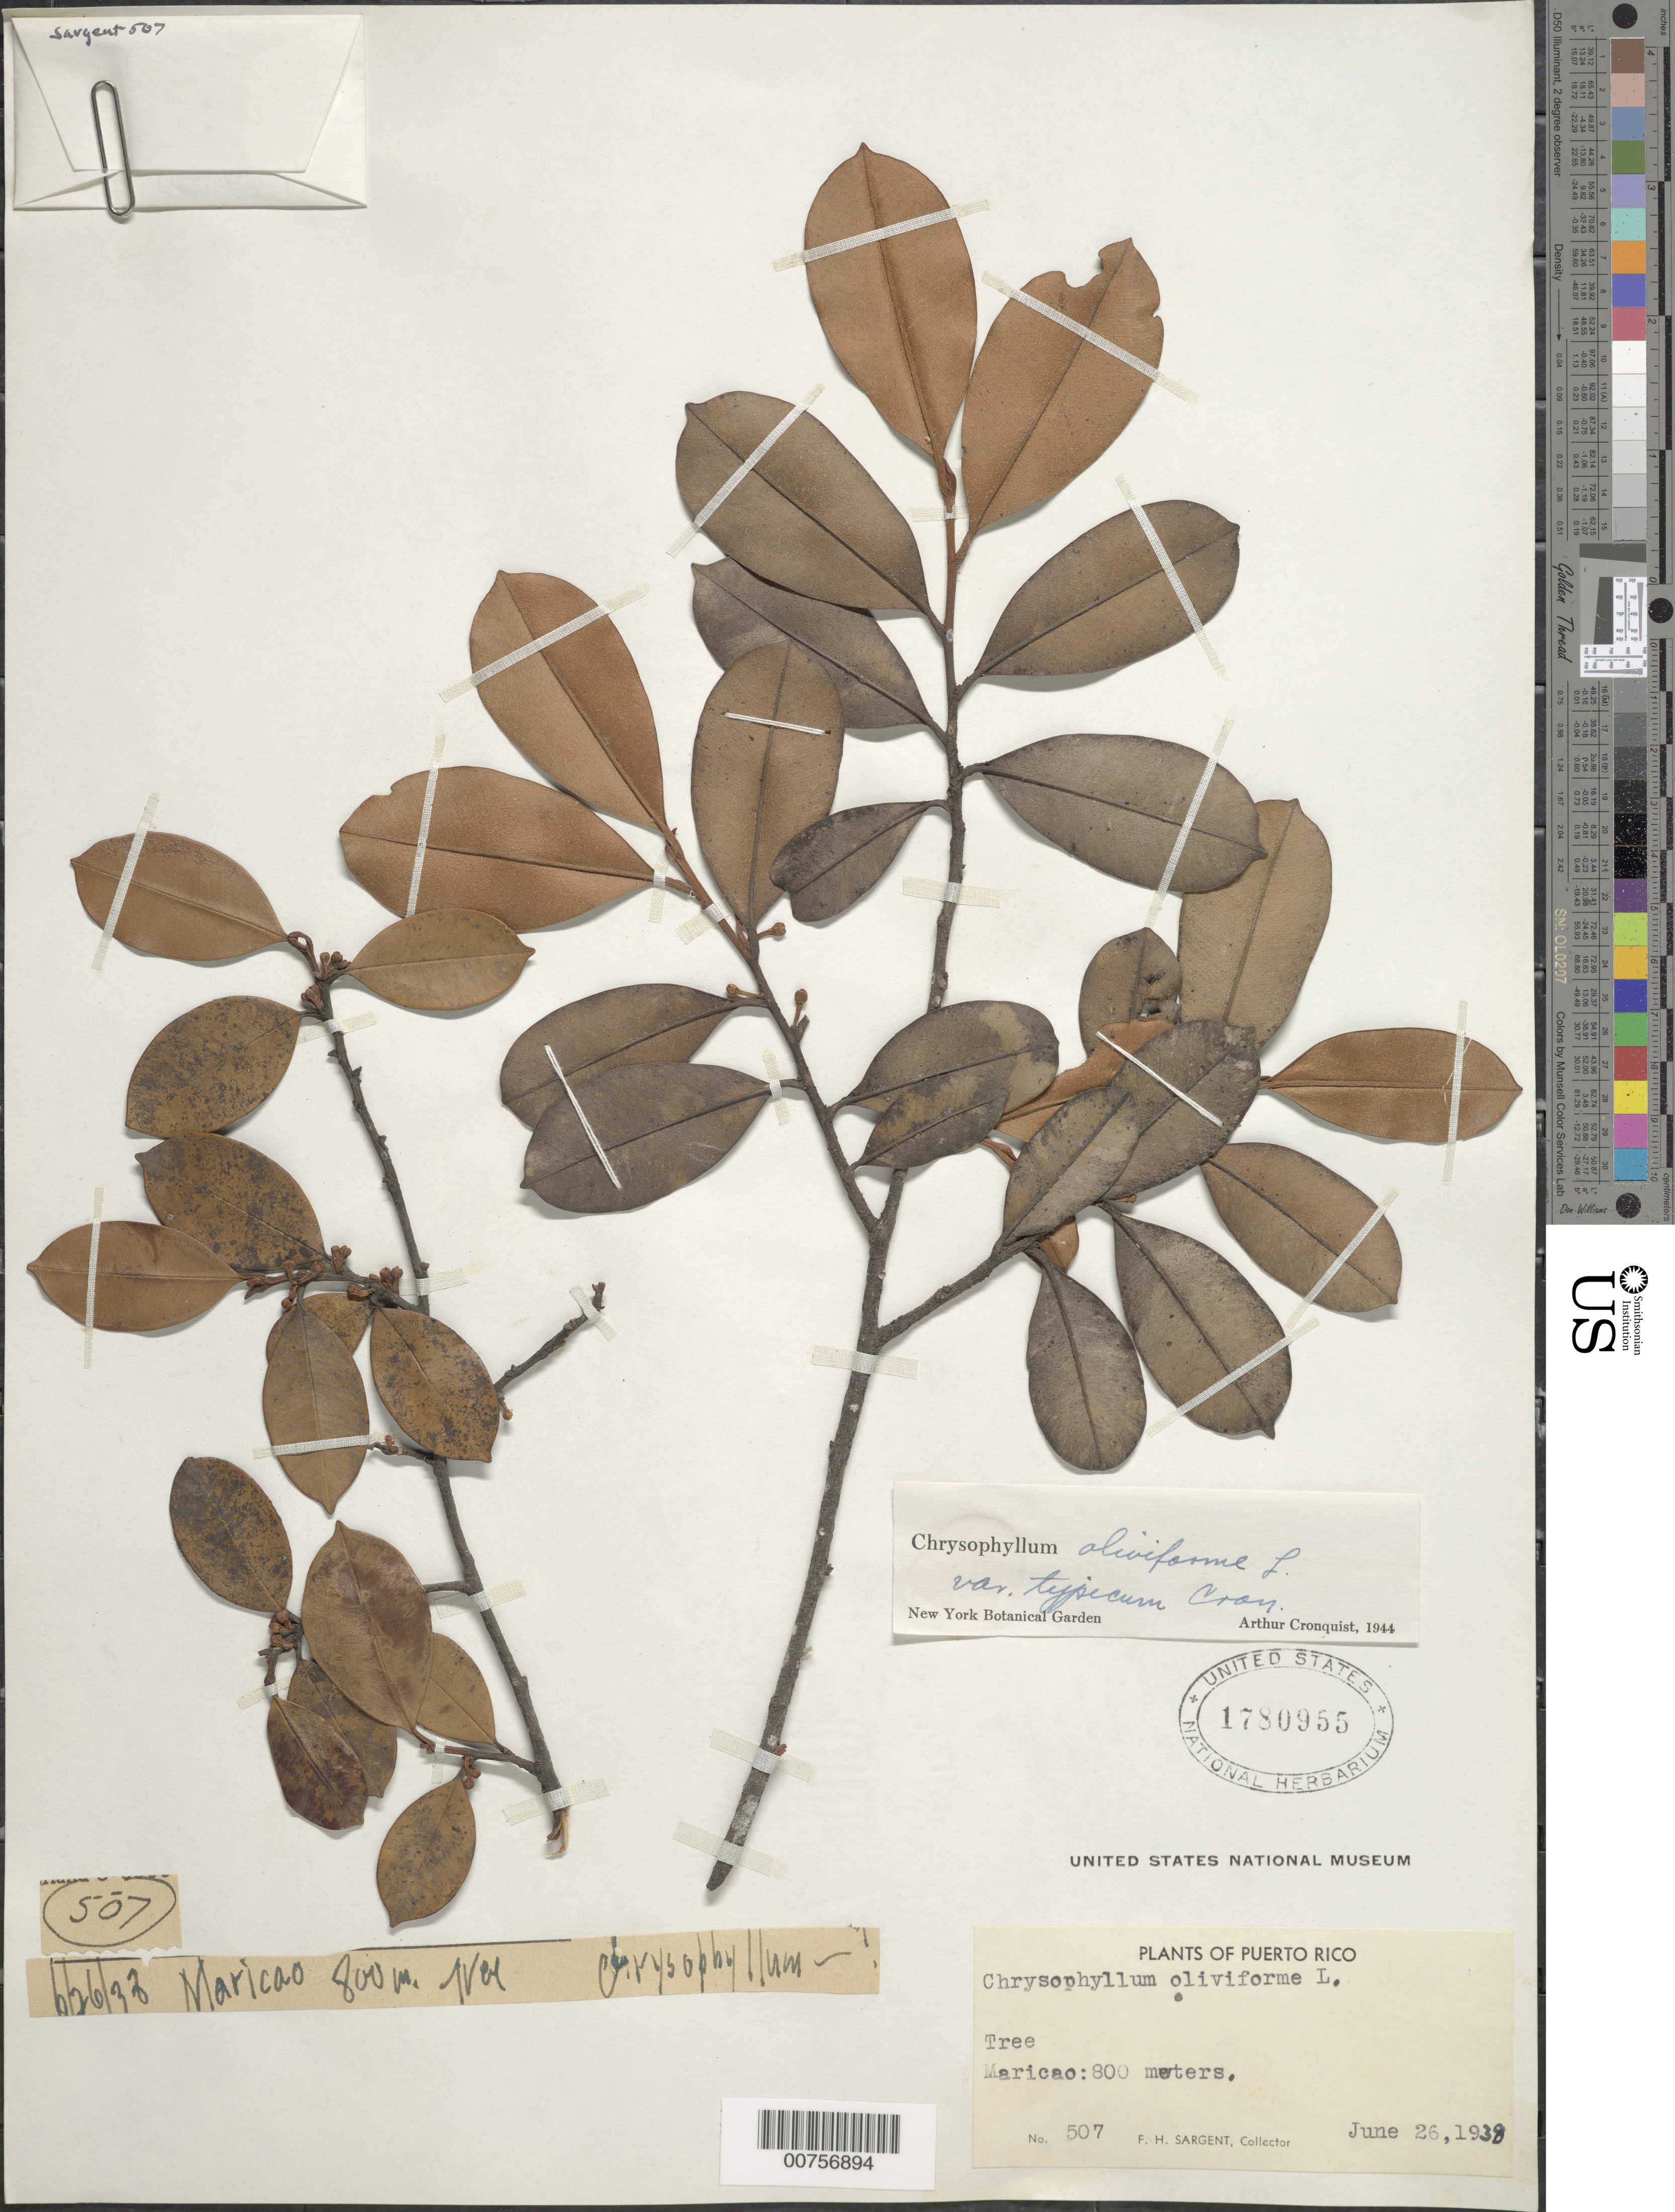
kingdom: Plantae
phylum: Tracheophyta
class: Magnoliopsida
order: Ericales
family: Sapotaceae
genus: Chrysophyllum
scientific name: Chrysophyllum oliviforme var. typicum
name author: Cronq.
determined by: Cronquist, A. J.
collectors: F. H. Sargent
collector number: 507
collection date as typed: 26 Jun 1938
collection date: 1938-06-26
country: Puerto Rico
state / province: Maricao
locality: Maricao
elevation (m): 800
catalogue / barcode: US 1780955